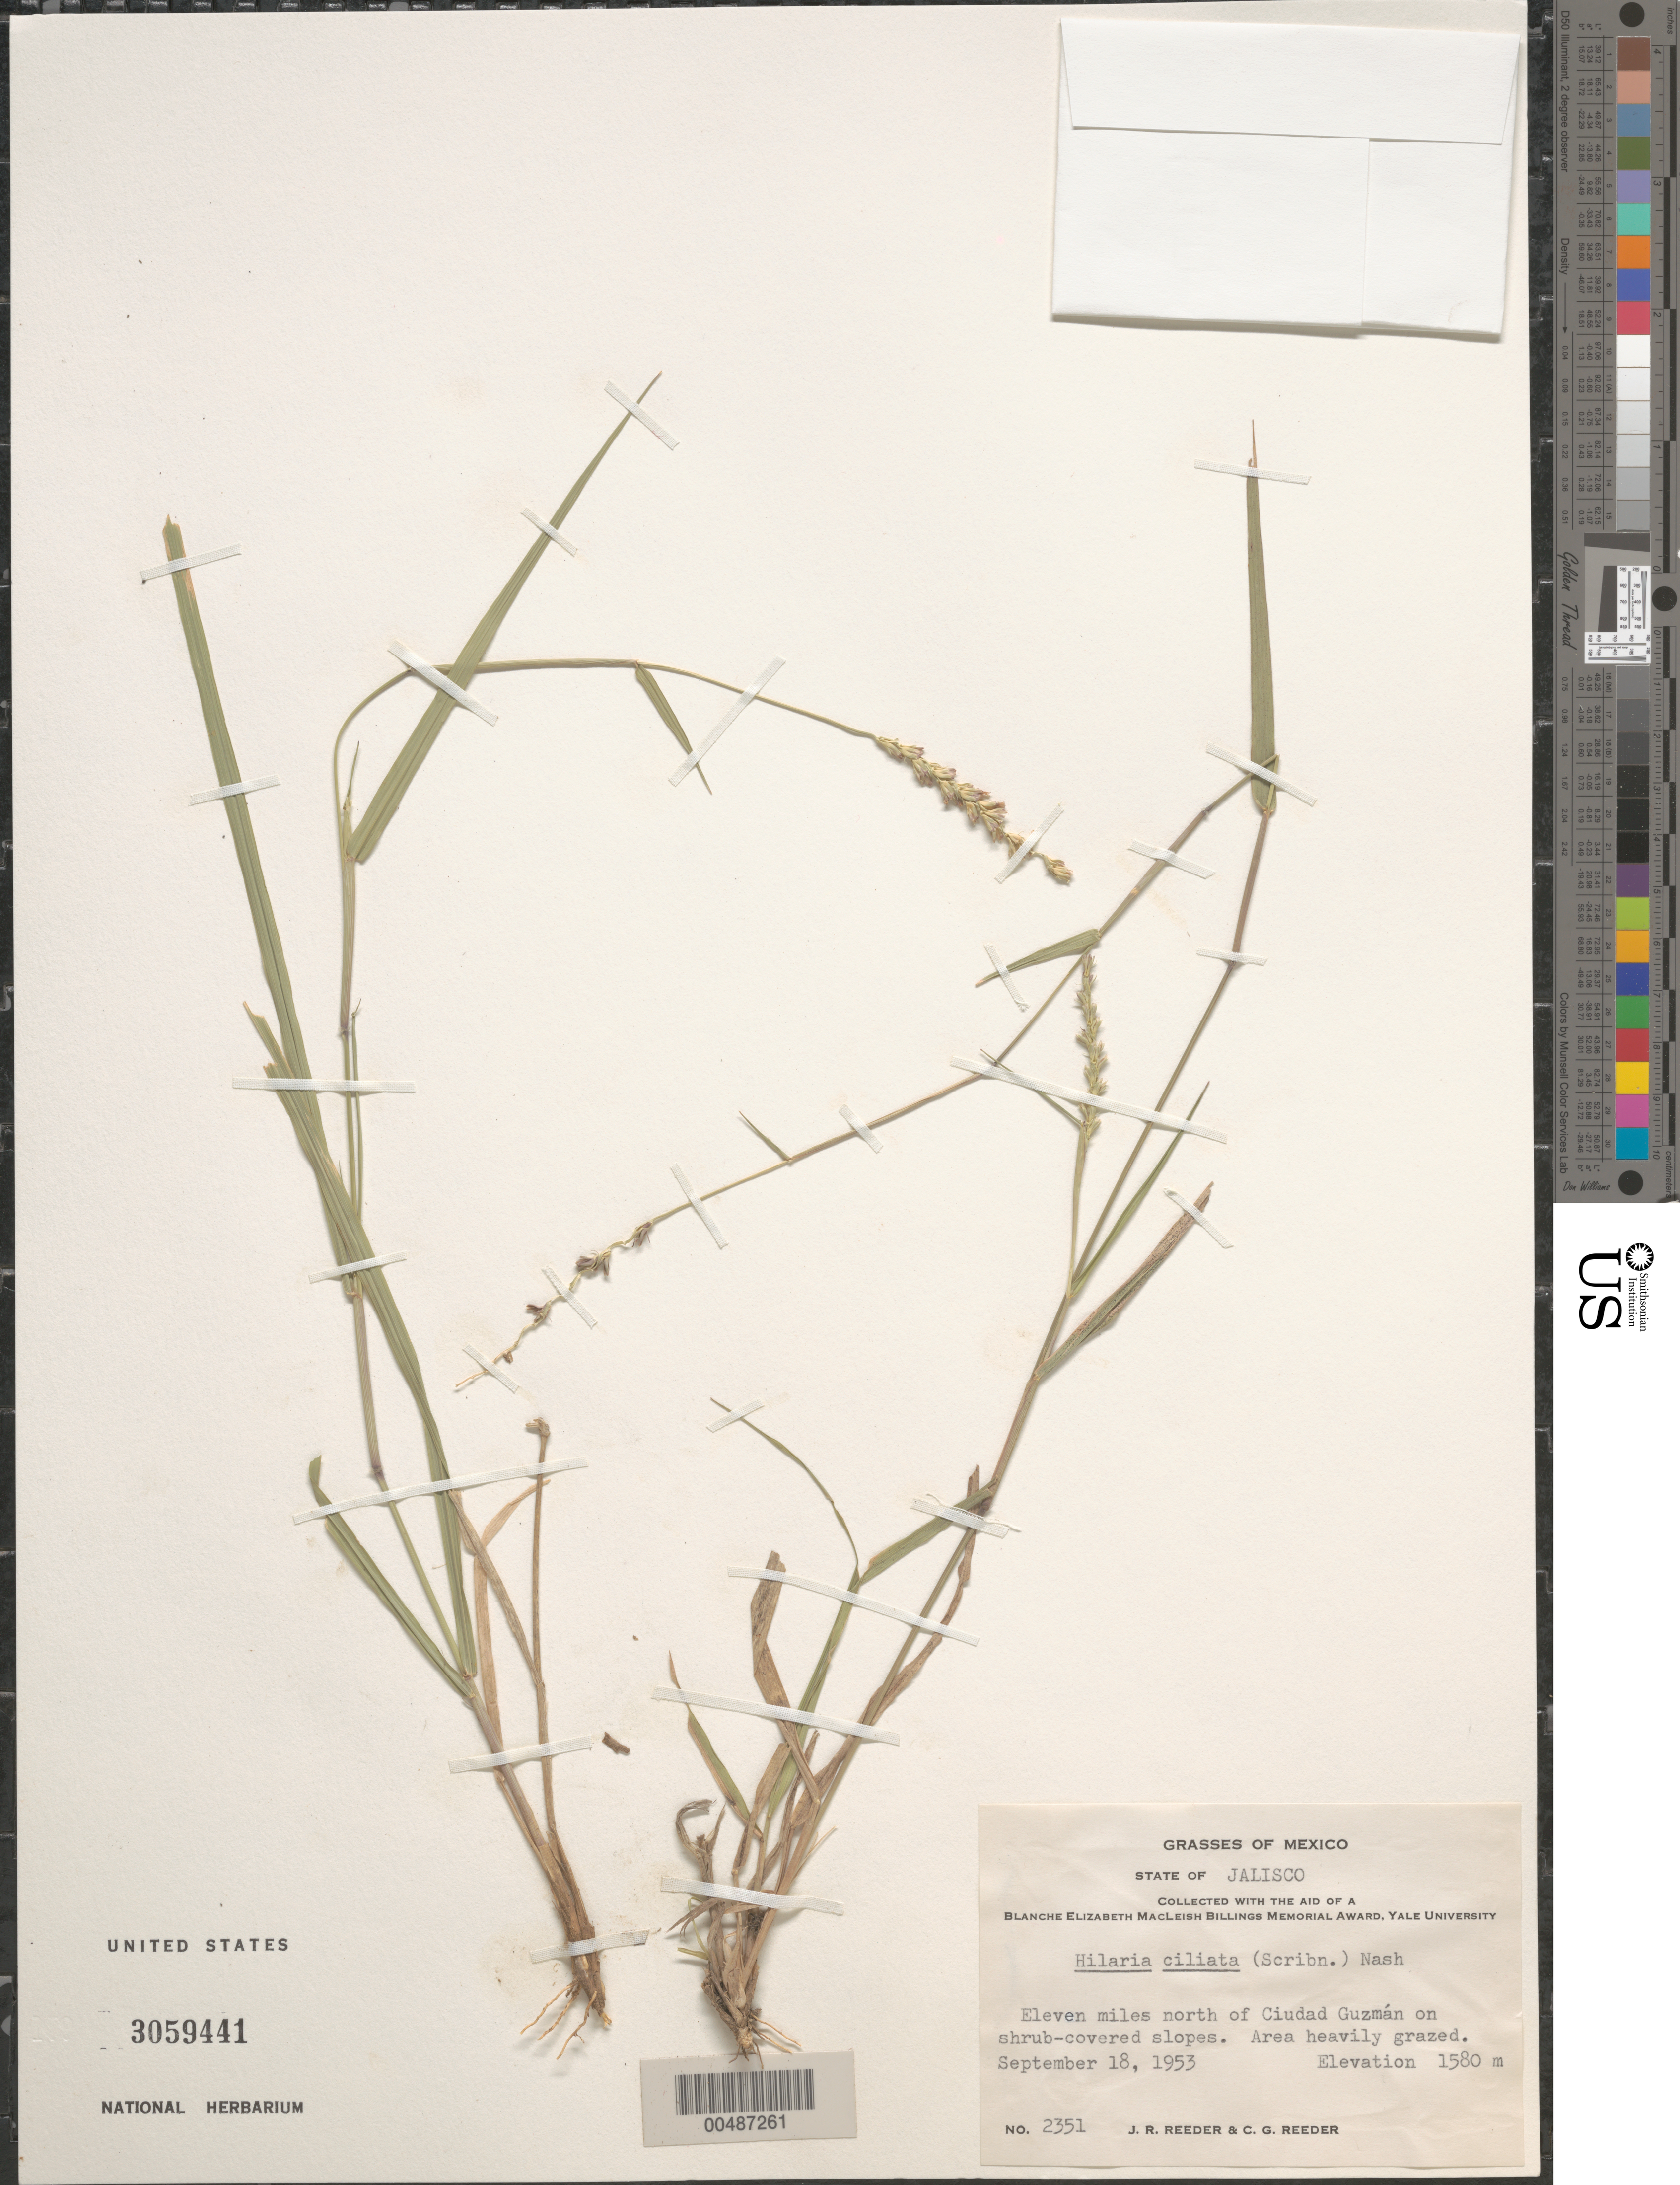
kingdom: Plantae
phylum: Tracheophyta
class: Liliopsida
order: Poales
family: Poaceae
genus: Hilaria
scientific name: Hilaria ciliata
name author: (Scribn.) Nash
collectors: J. R. Reeder & C. G. Reeder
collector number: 2351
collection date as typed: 18 Sep 1953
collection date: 1953-09-18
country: Mexico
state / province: Jalisco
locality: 11 mi N of Ciudad Guzmán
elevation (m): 1580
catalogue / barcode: US 3059441